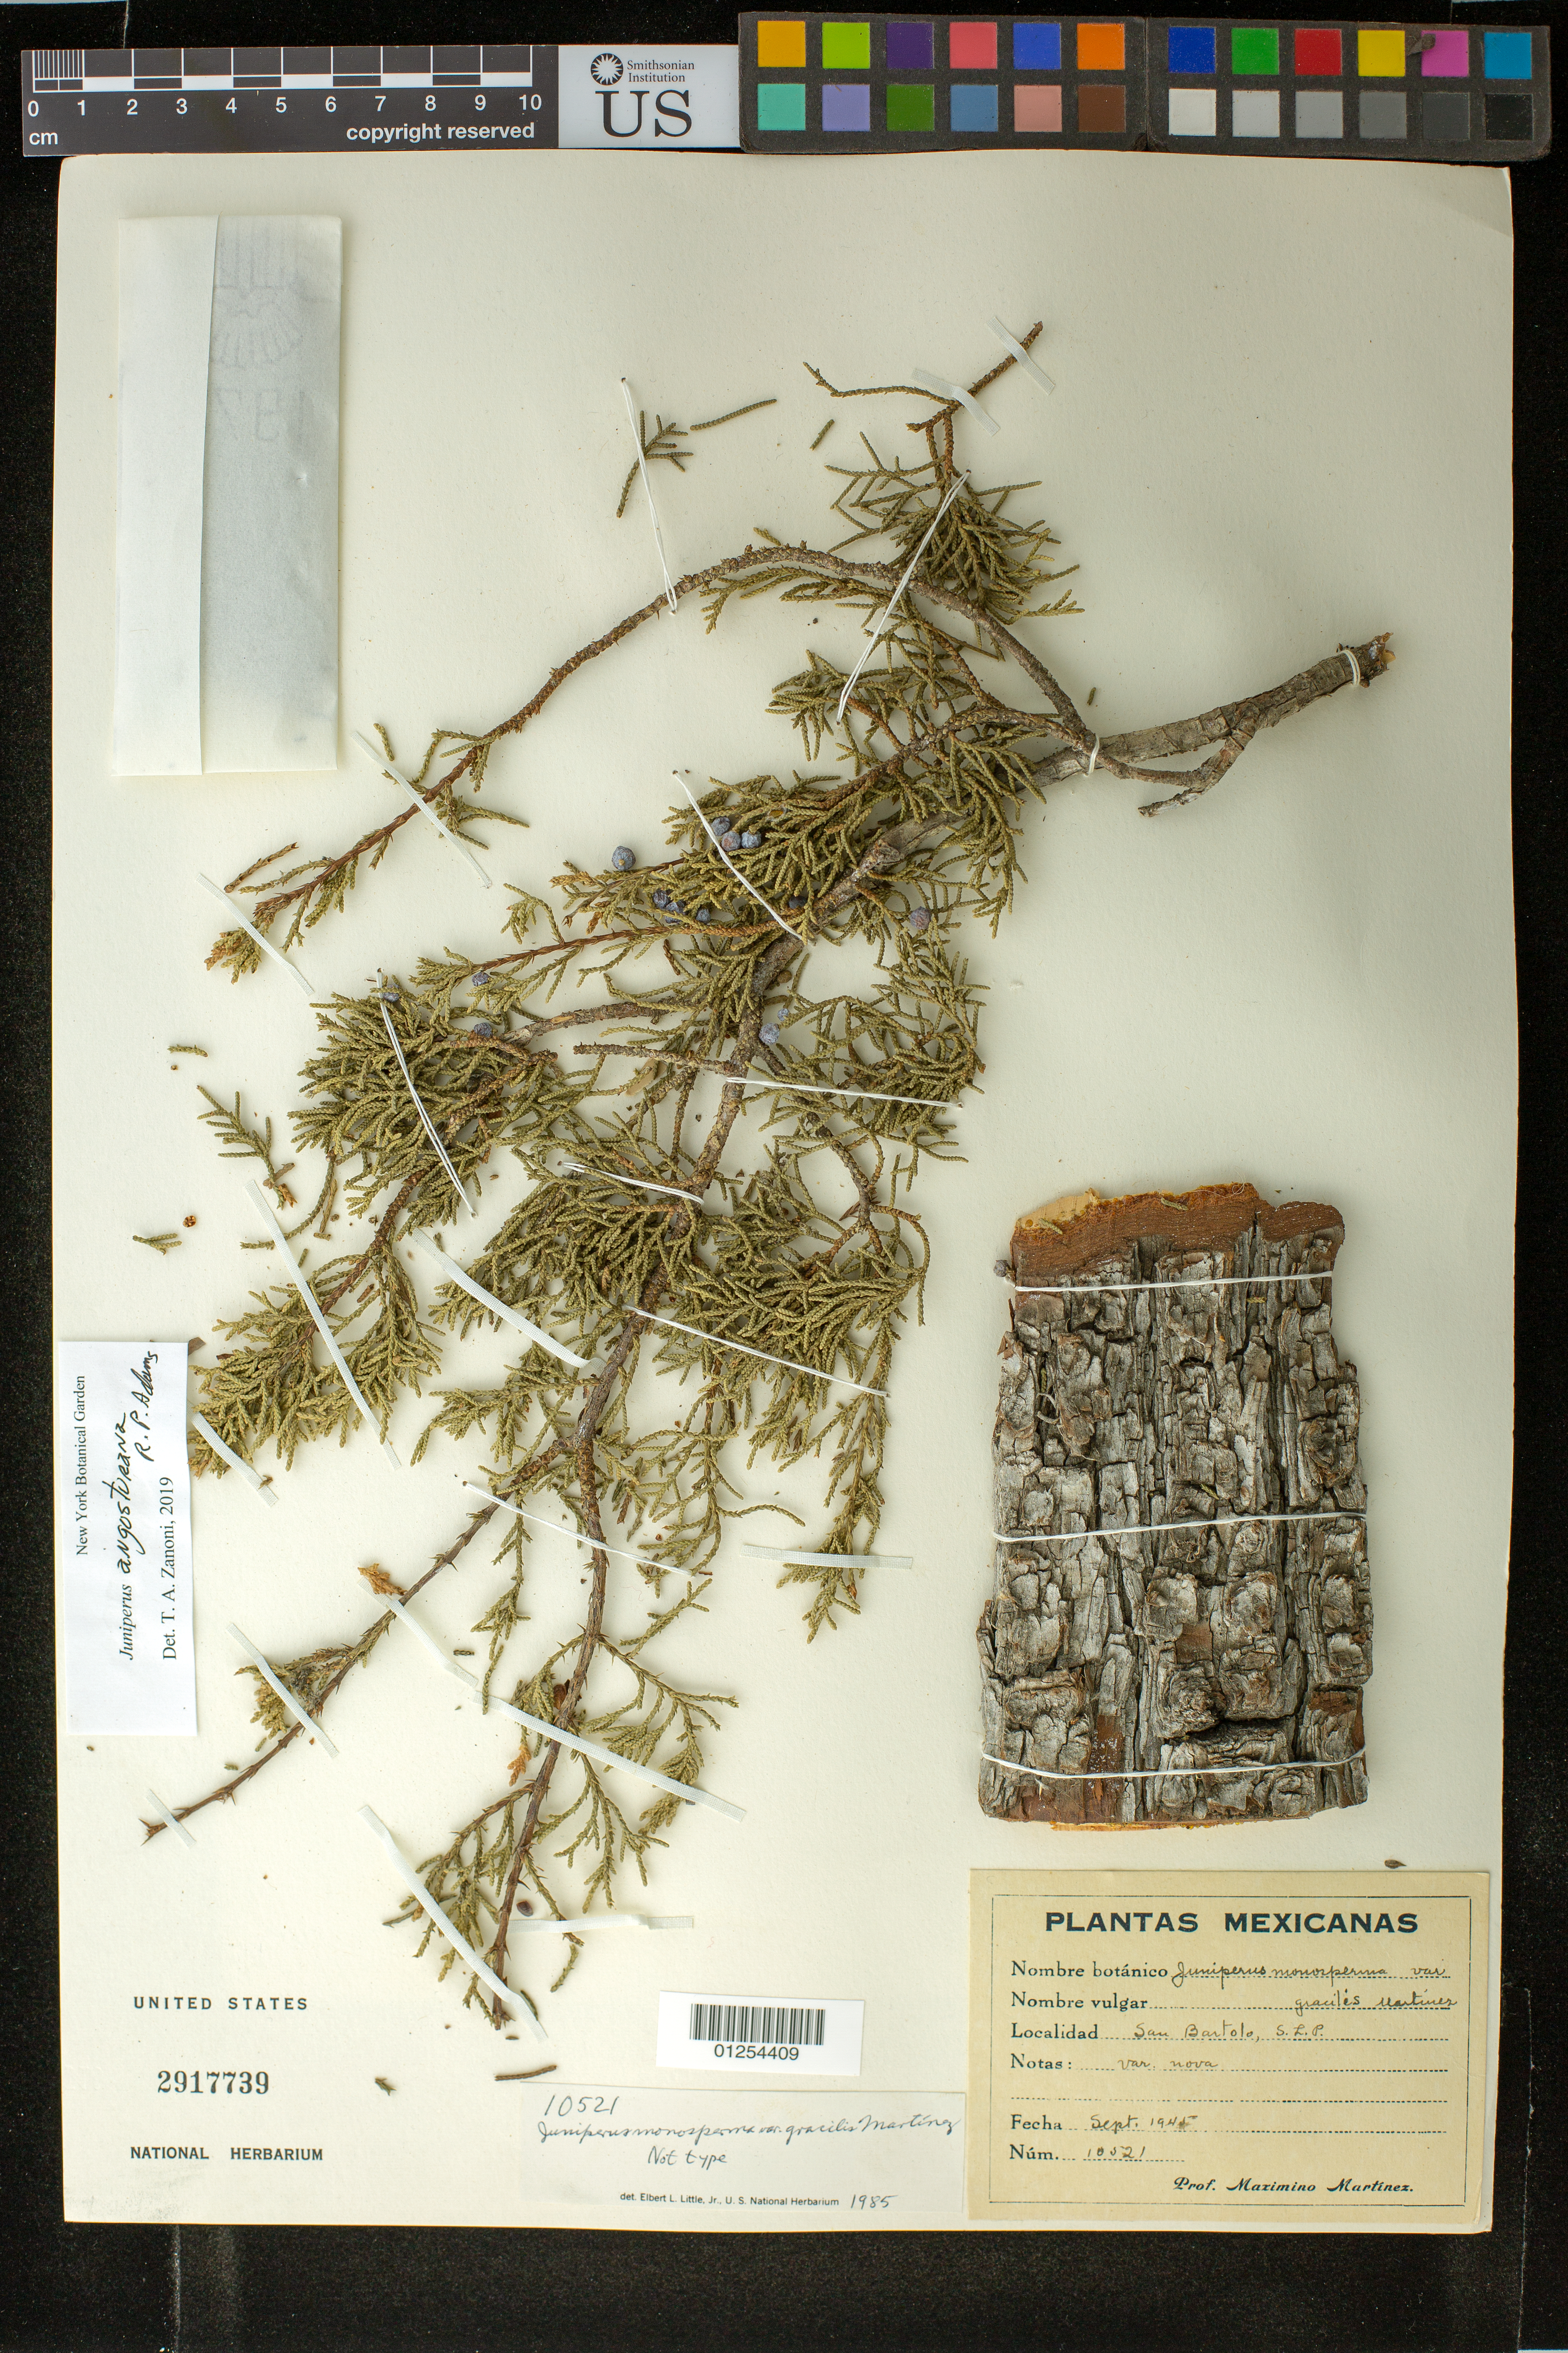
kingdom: Plantae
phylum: Tracheophyta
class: Pinopsida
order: Pinales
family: Cupressaceae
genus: Juniperus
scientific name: Juniperus angosturana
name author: R.P. Adams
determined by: Zanoni, T. A., (NY), New York Botanical Garden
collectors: M. Martinez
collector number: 10521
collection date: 1945-09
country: Mexico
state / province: San Luis Potosi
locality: San Bartolo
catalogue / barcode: US 2917739